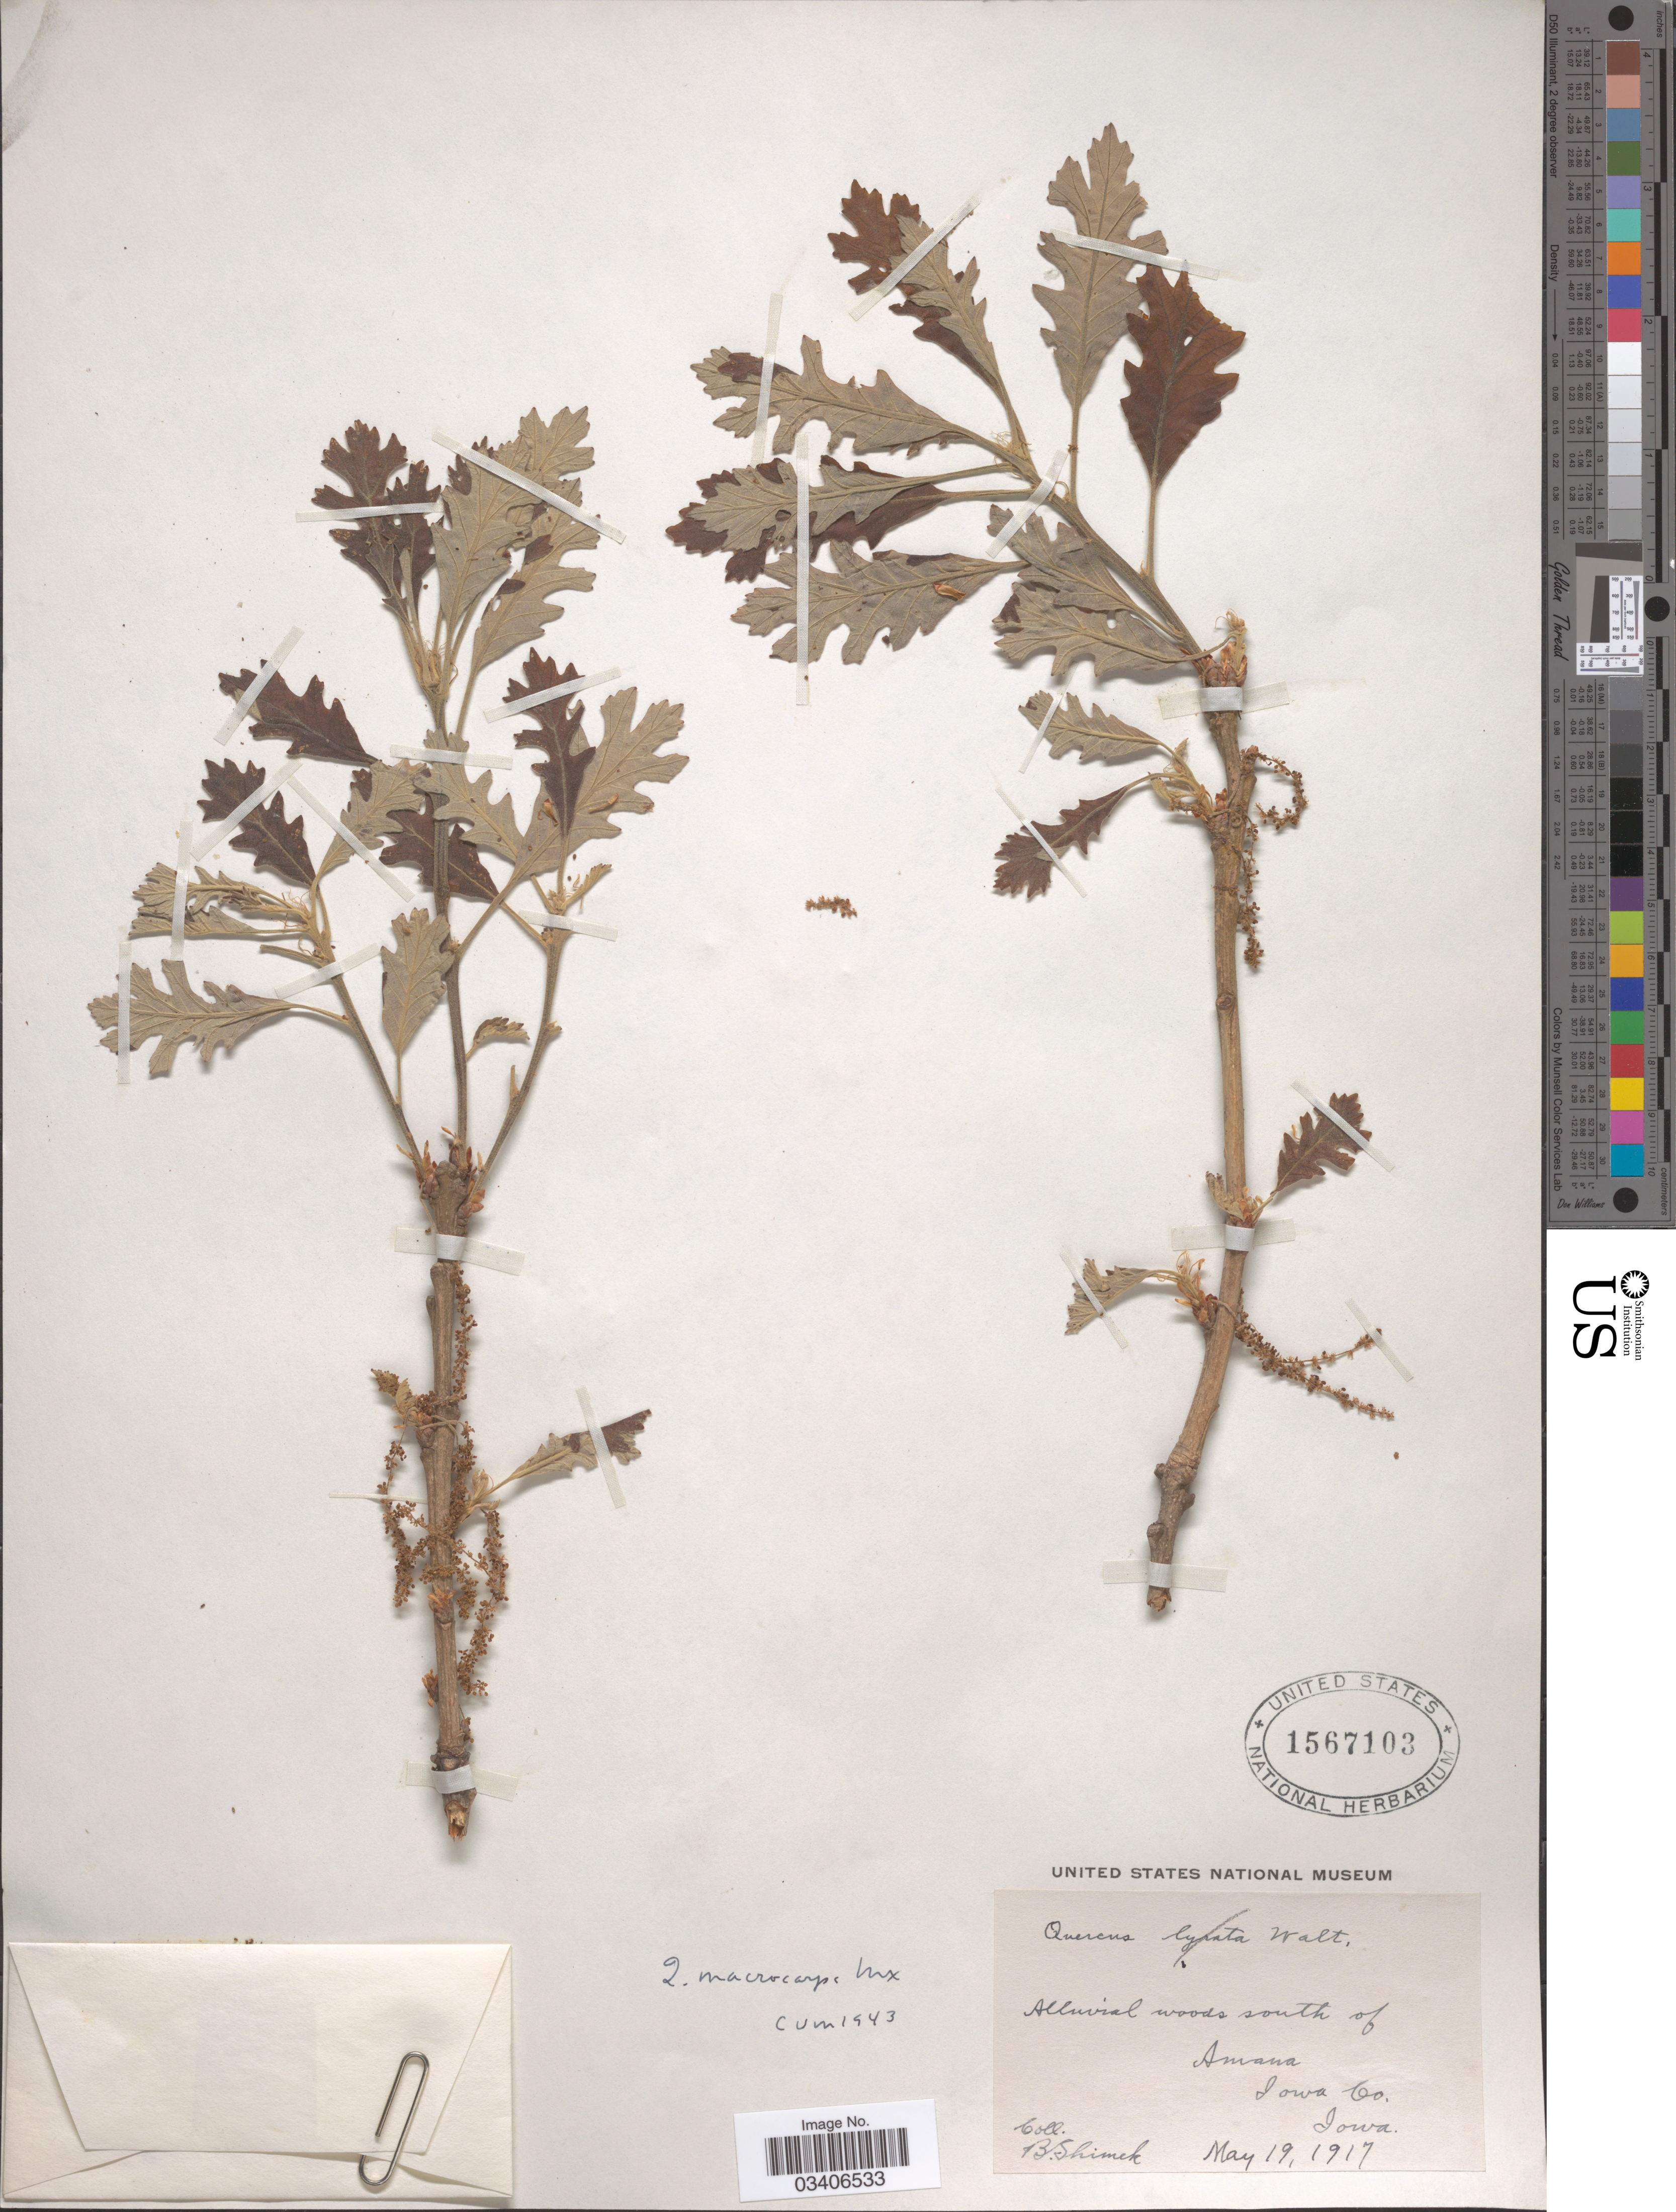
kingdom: Plantae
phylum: Tracheophyta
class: Magnoliopsida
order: Fagales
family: Fagaceae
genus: Quercus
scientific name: Quercus macrocarpa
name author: Michx.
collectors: B. Shimek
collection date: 1917-05-19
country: United States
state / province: Iowa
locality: Alluvial woods south of Amana, Iowa Co.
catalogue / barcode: US 1567103